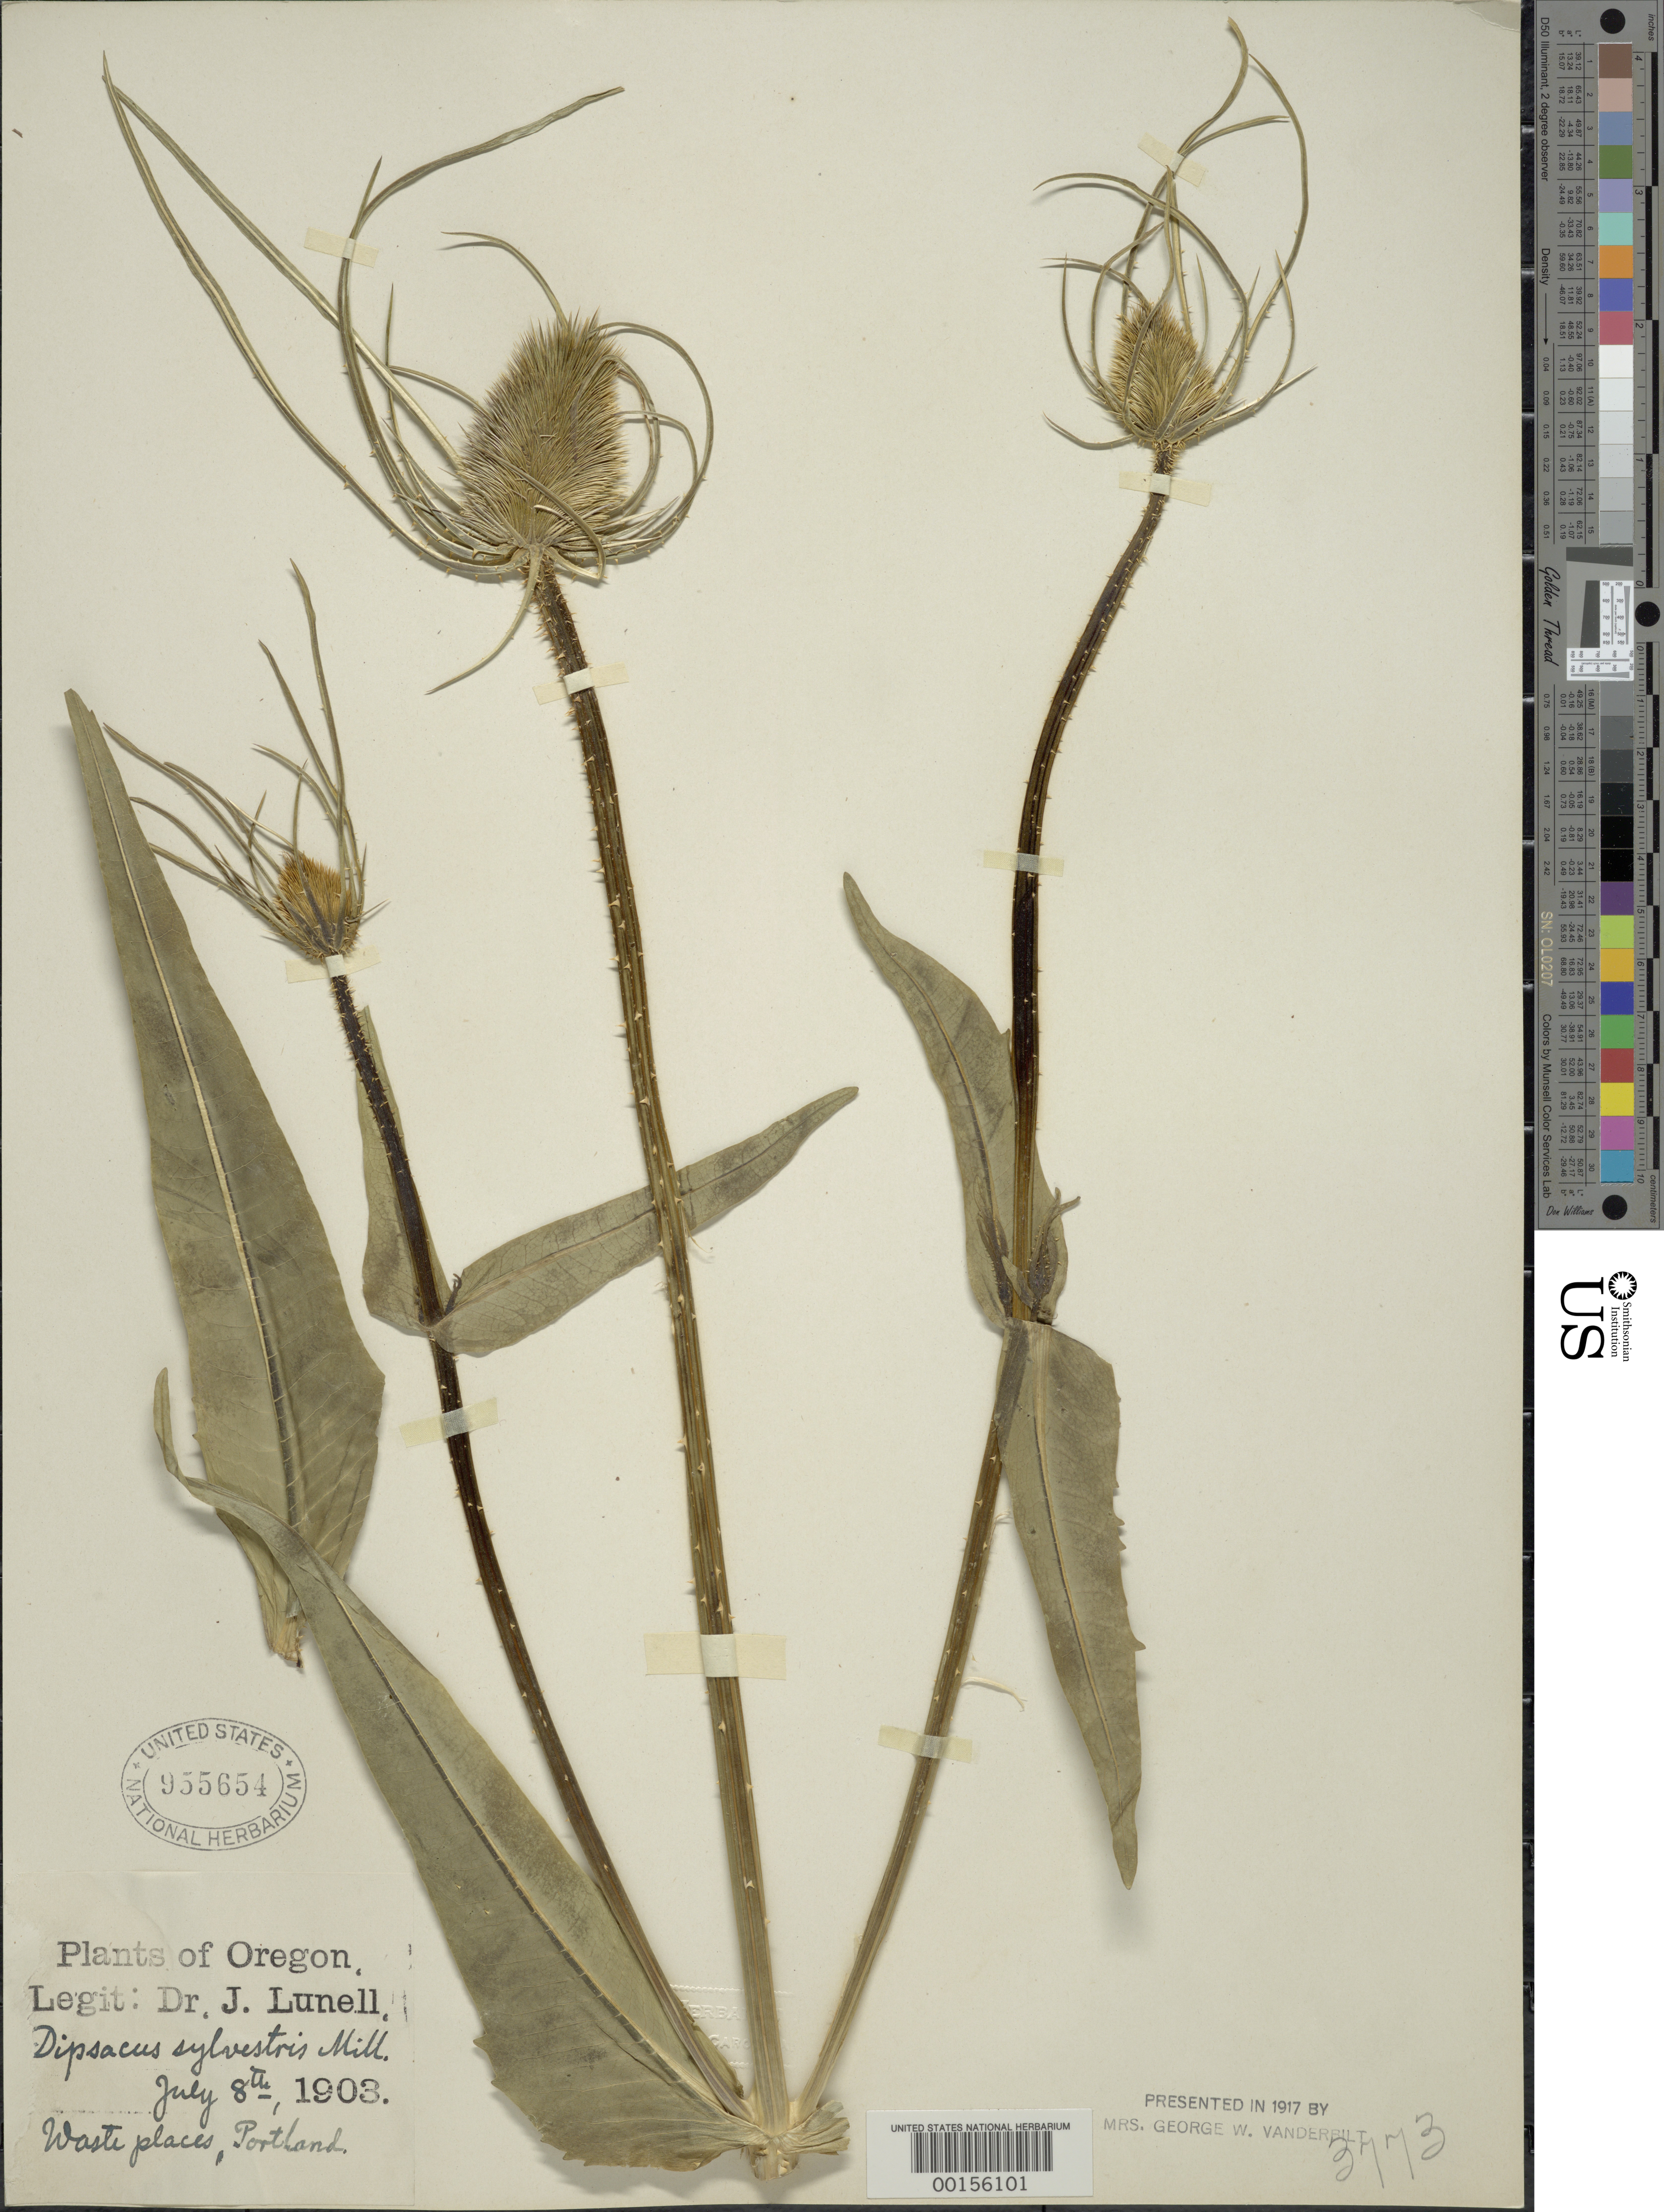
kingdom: Plantae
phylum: Tracheophyta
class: Magnoliopsida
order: Dipsacales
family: Caprifoliaceae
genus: Dipsacus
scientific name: Dipsacus sylvestris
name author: Huds.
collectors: J. Lunell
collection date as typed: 08 Jul 1903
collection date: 1903-07-08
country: United States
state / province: Oregon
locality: Portland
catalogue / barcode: US 955654